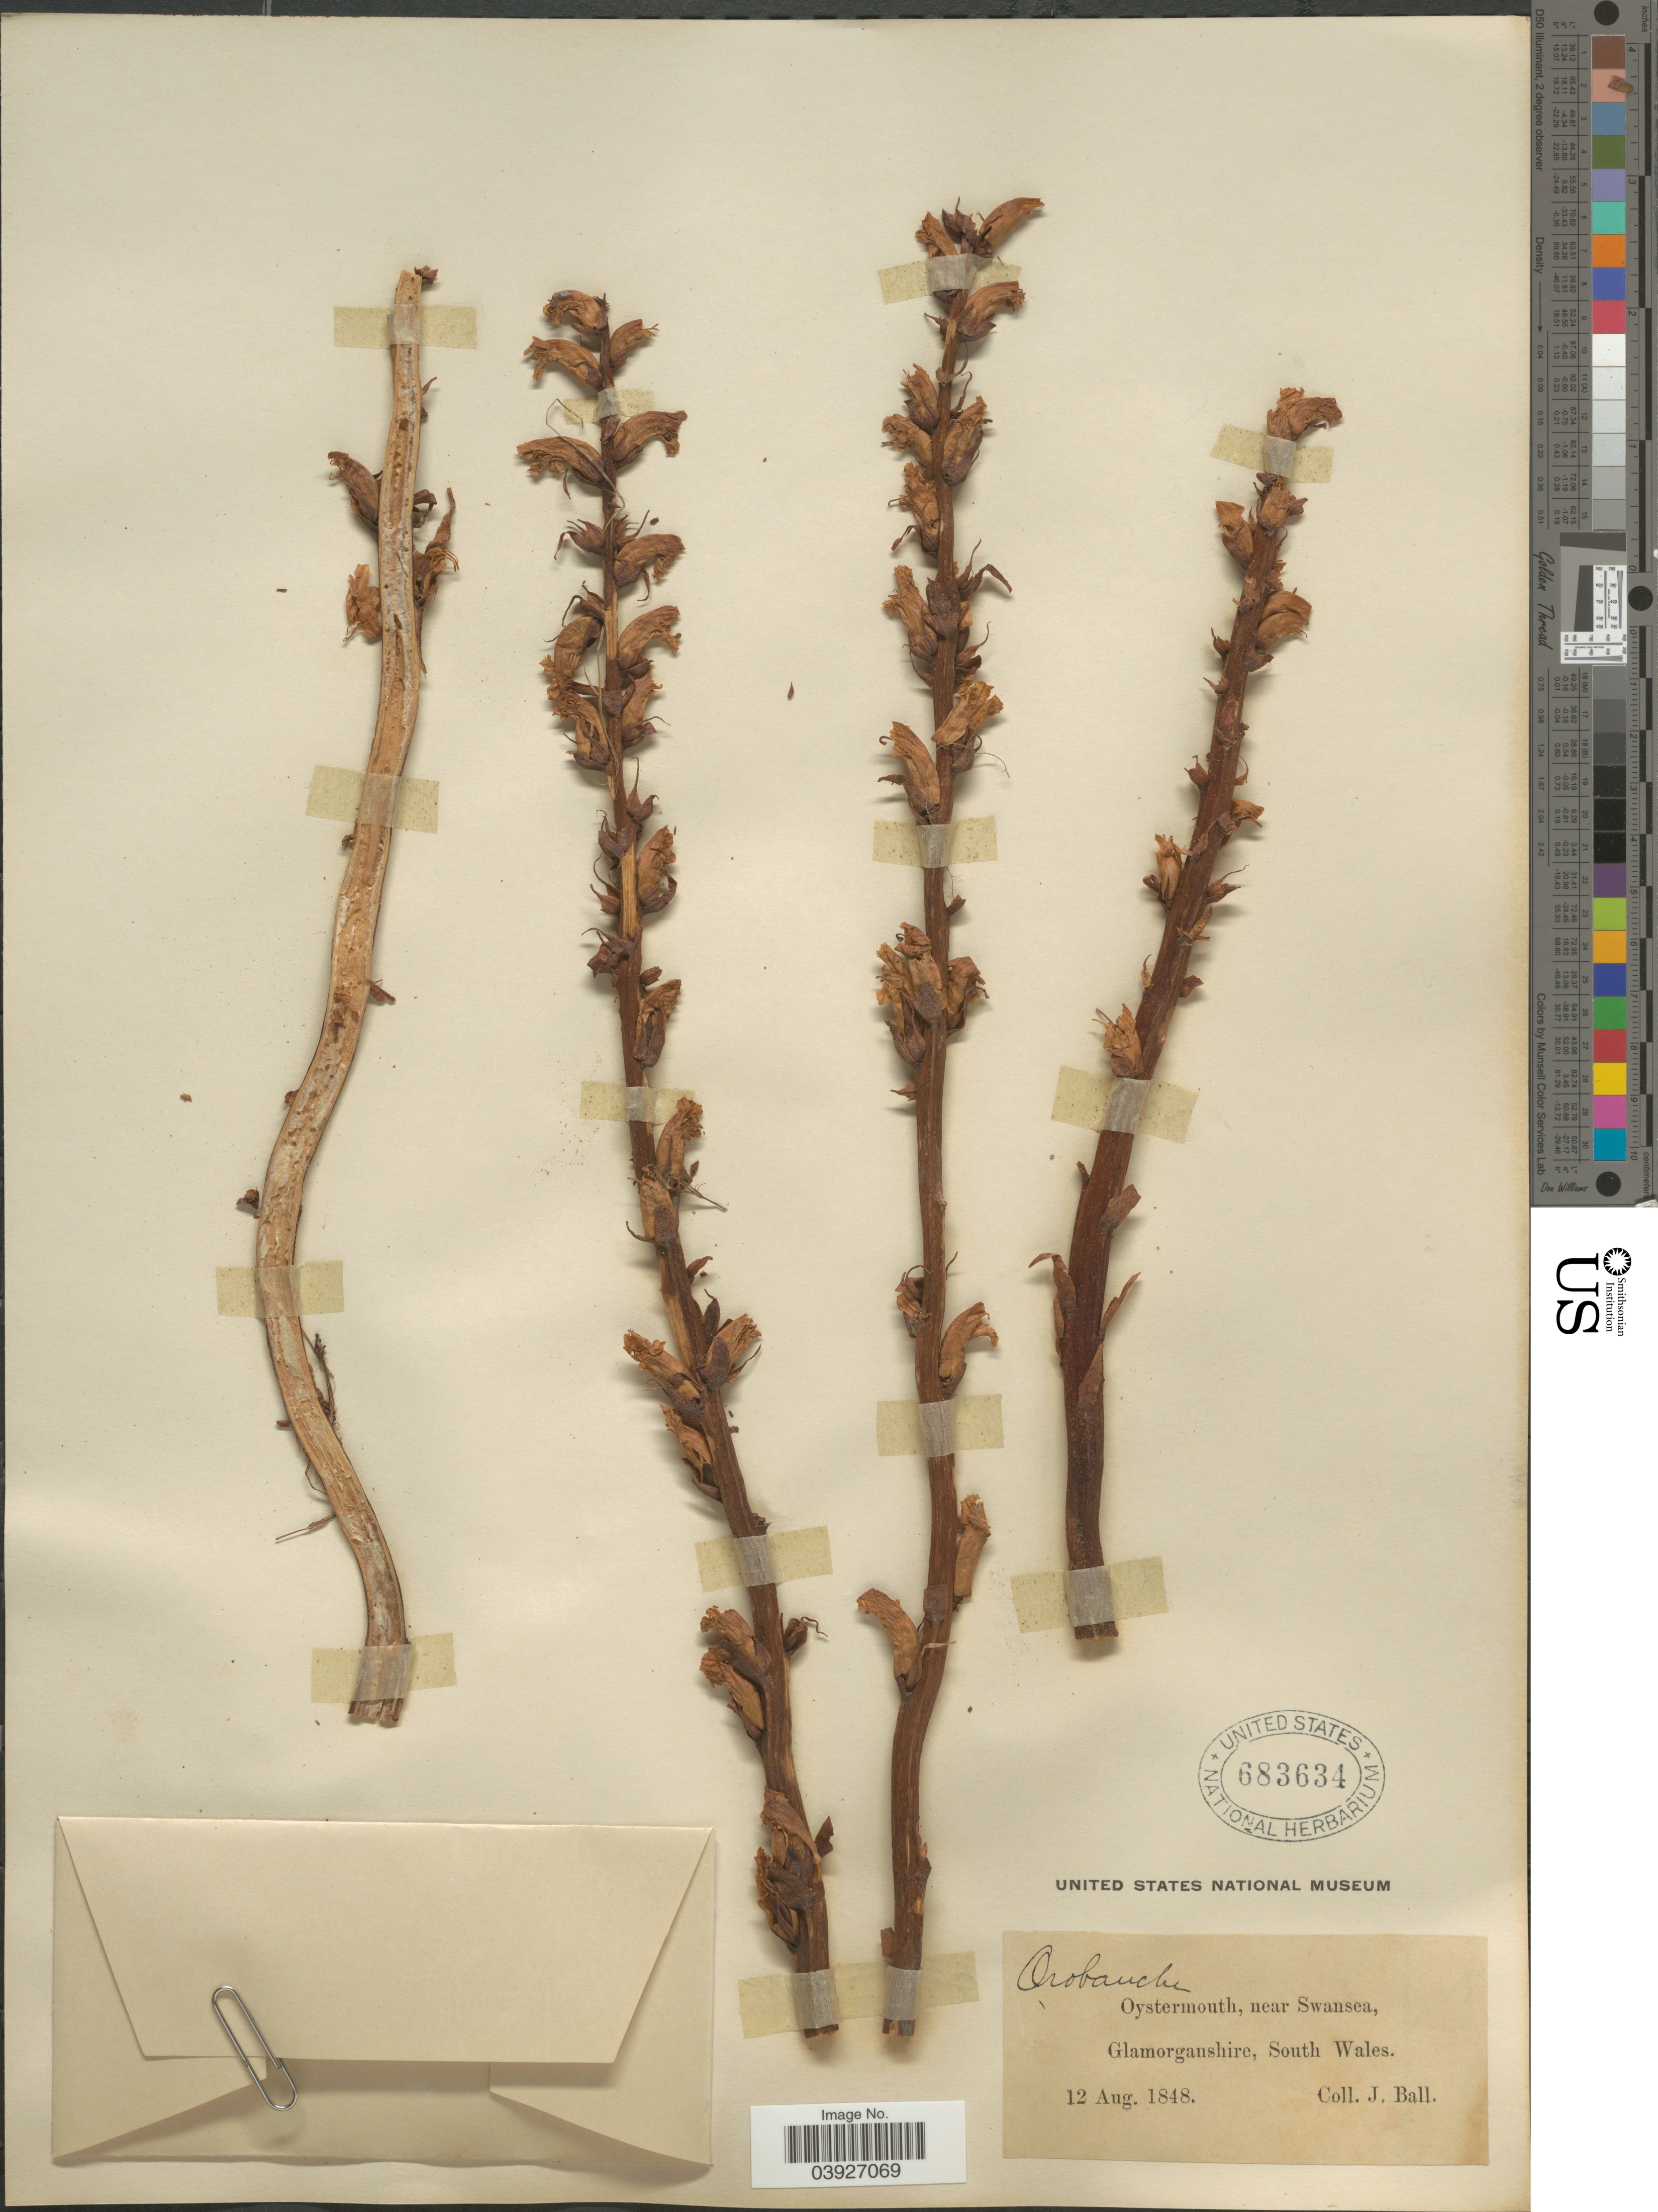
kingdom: Plantae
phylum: Tracheophyta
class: Magnoliopsida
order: Lamiales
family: Orobanchaceae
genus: Orobanche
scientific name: Orobanche sp.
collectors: J. Ball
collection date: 1848-08-12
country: United Kingdom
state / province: Wales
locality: Oystermouth, near Swansea, Glamorganshire, South Wales.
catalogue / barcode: US 683634